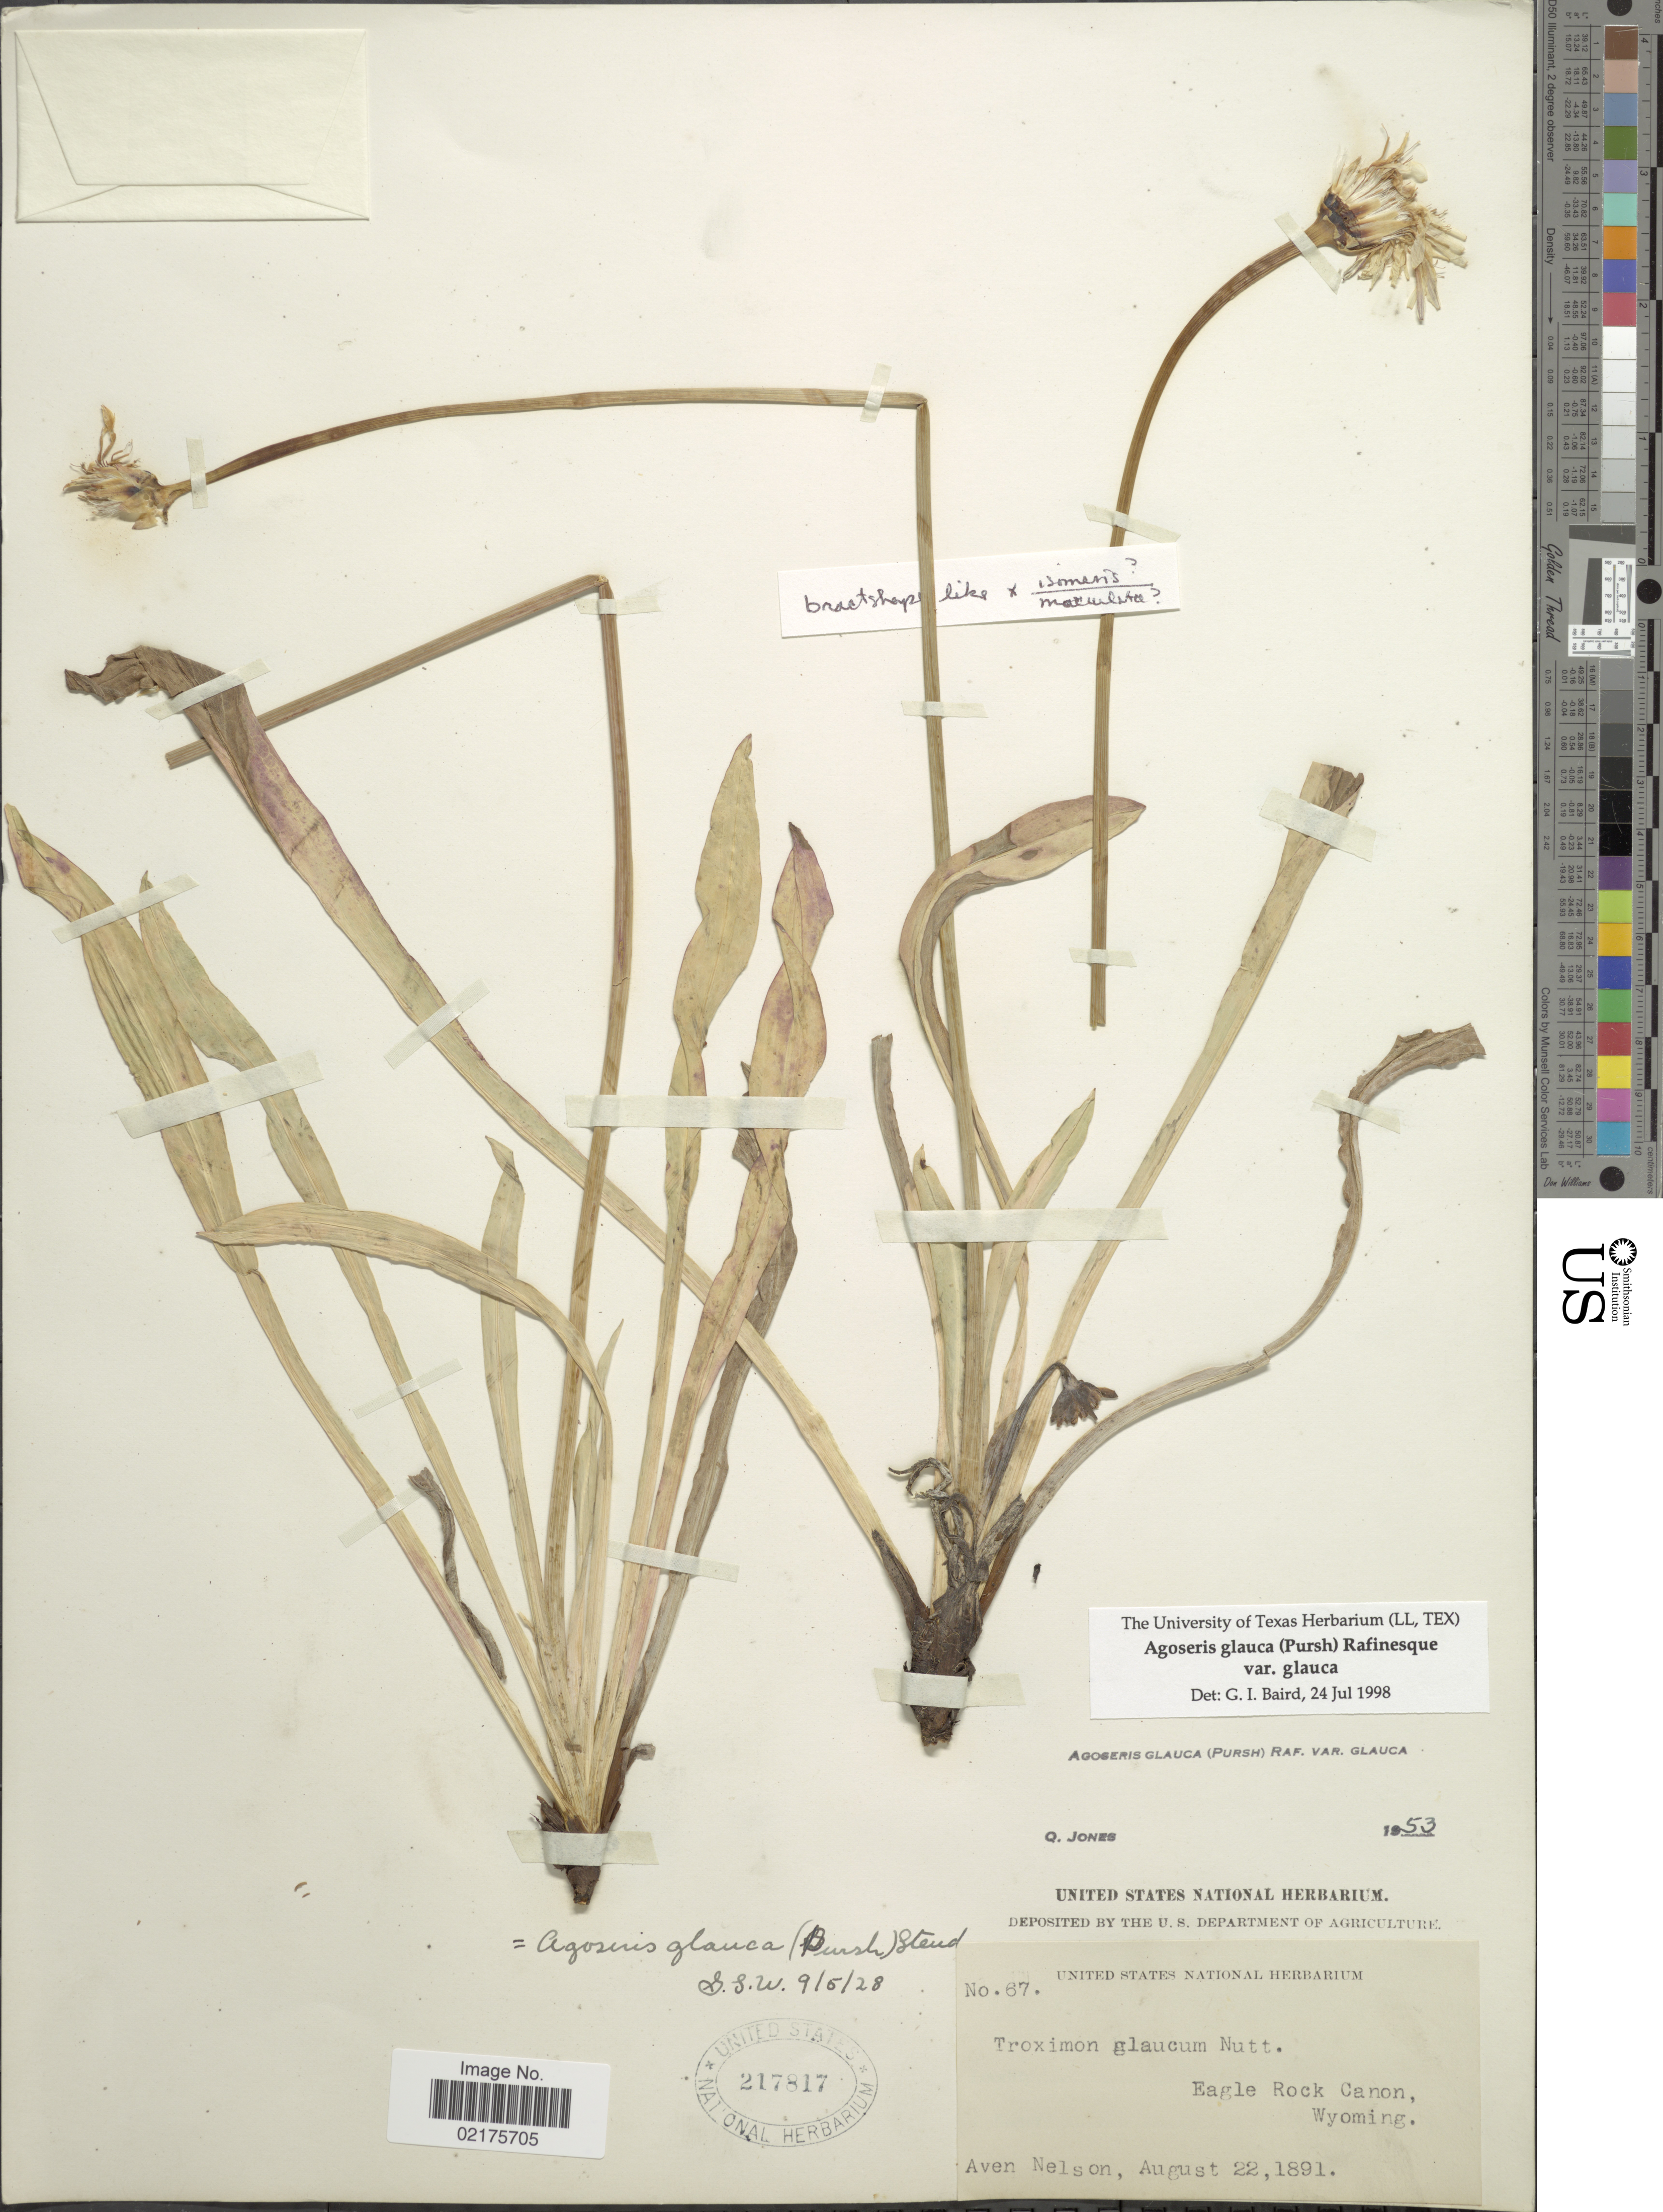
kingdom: Plantae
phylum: Tracheophyta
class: Magnoliopsida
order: Asterales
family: Asteraceae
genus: Agoseris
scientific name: Agoseris glauca var. glauca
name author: (Pursh) Raf.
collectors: A. Nelson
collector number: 67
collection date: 1891-08-22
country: United States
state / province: Wyoming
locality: Eagle Rock Canon, Wyoming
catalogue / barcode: US 217817